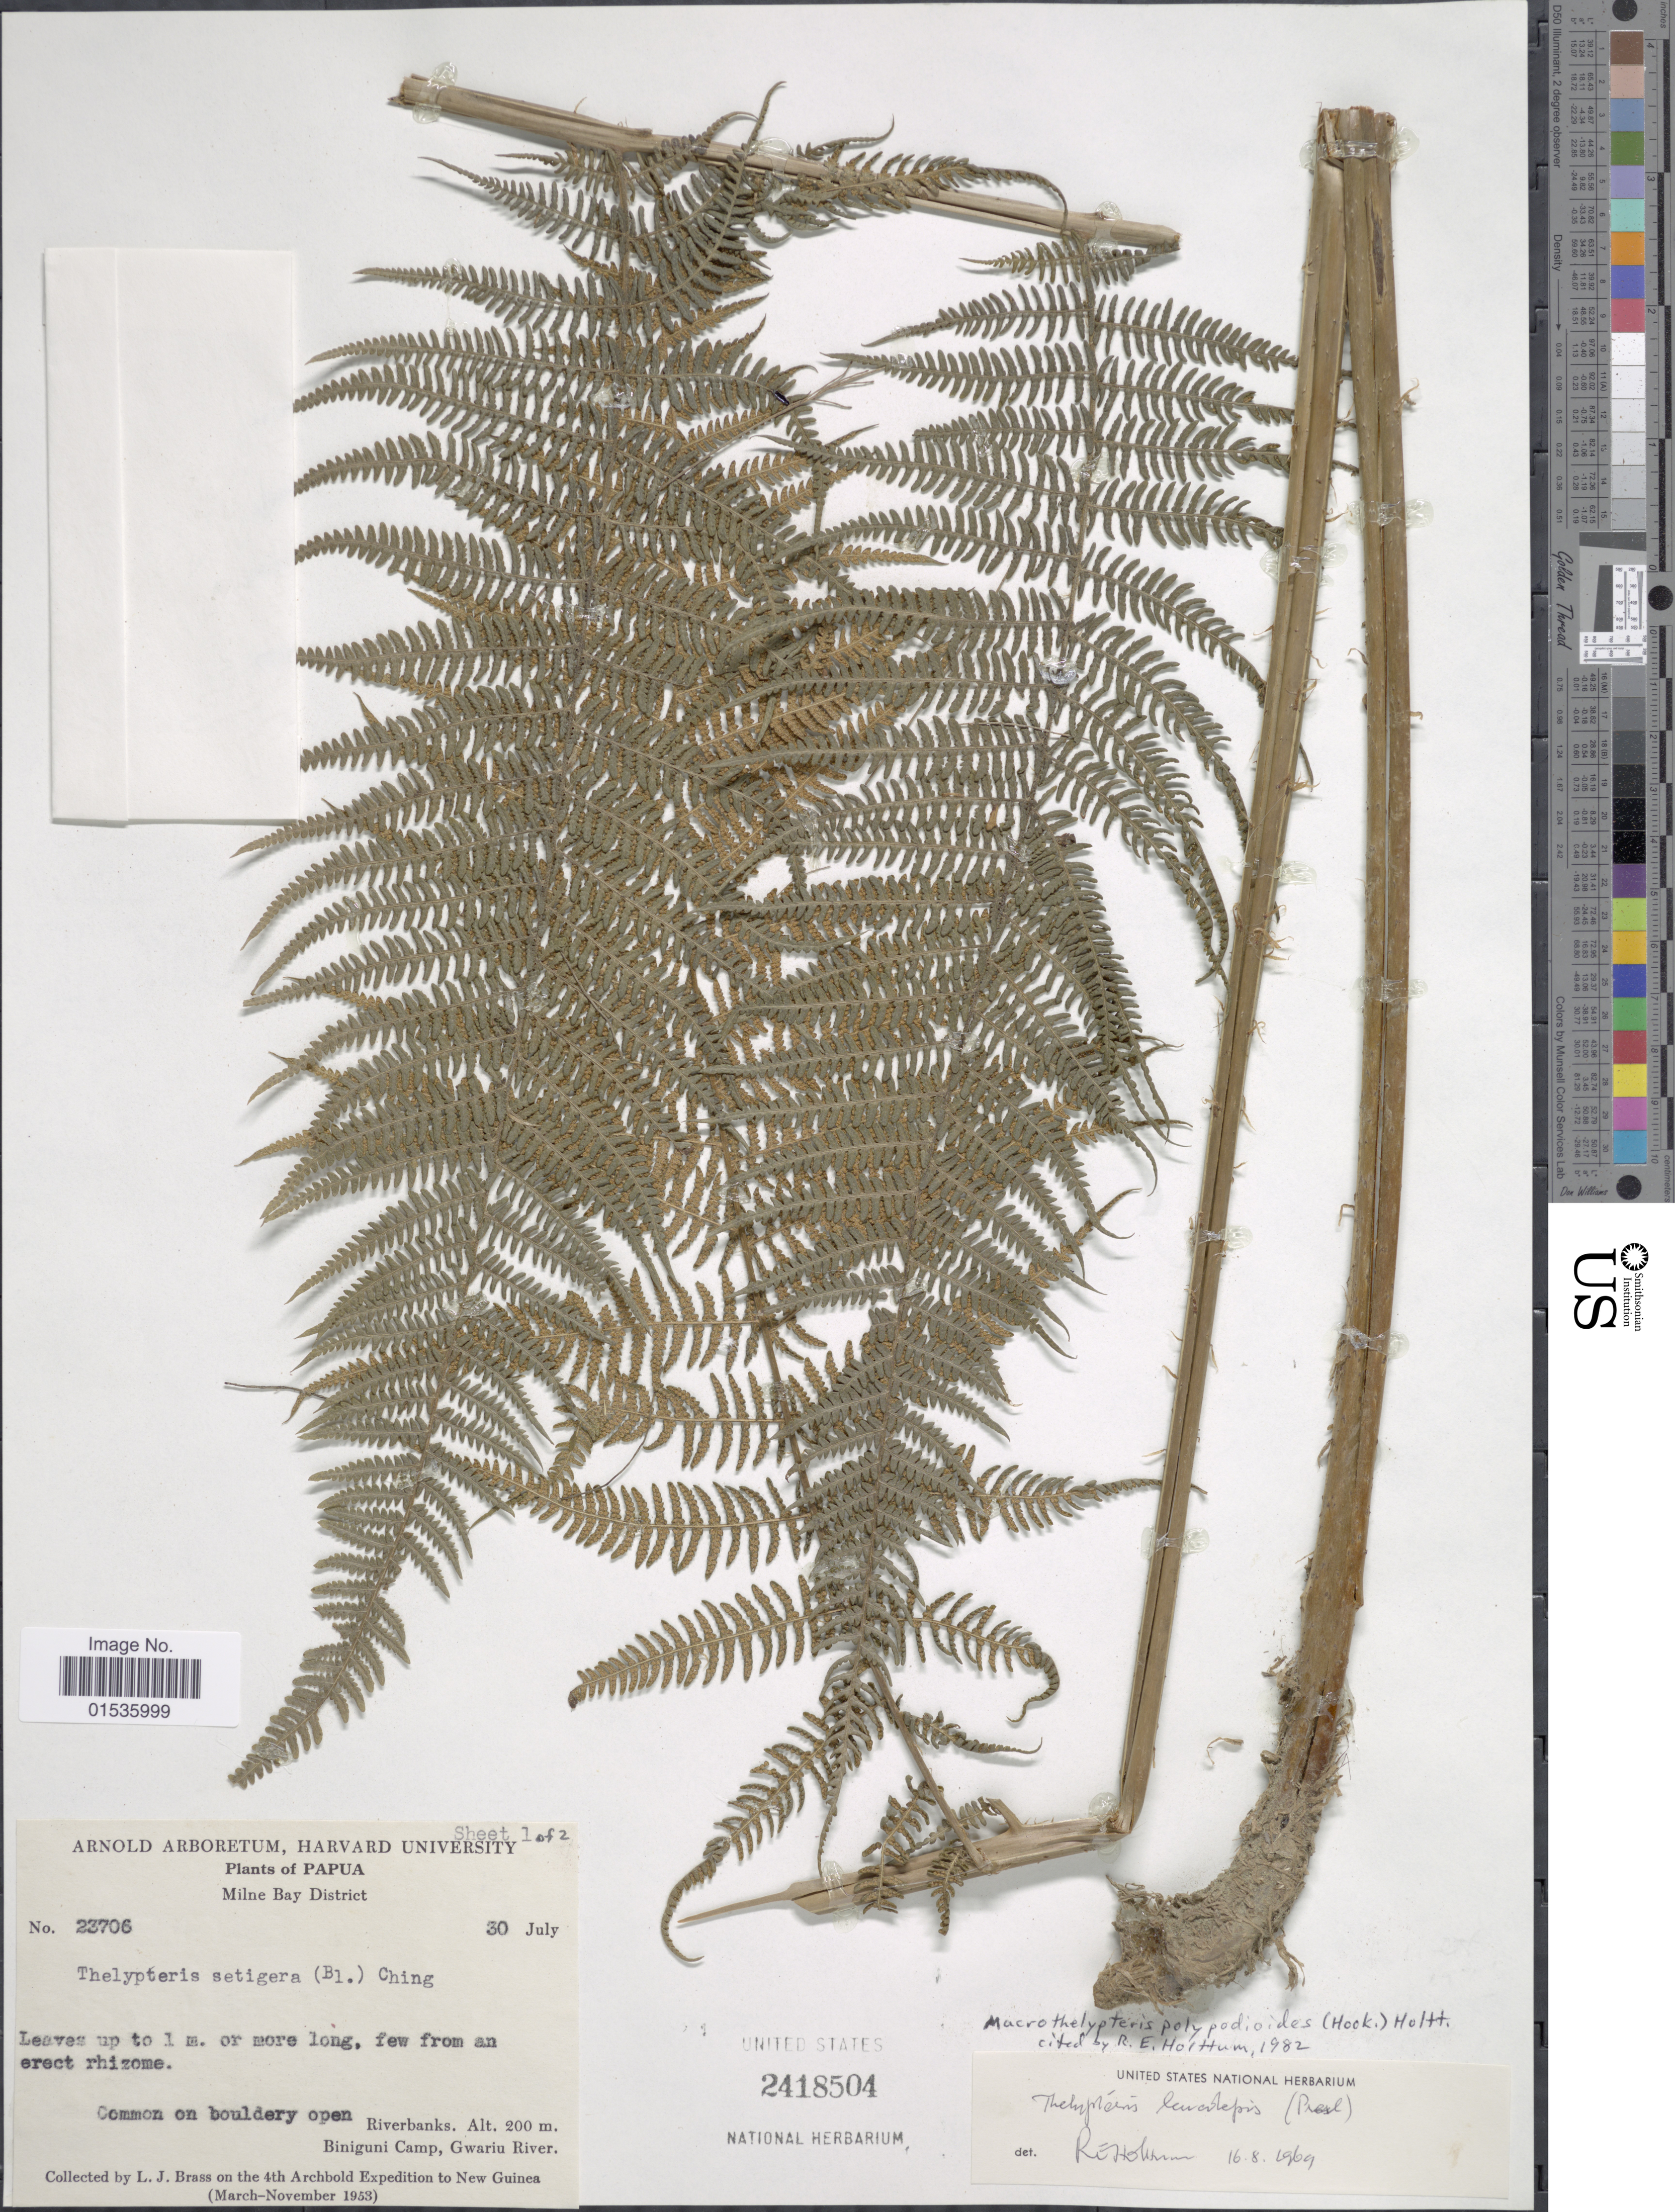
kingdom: Plantae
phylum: Tracheophyta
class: Polypodiopsida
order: Polypodiales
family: Thelypteridaceae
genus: Macrothelypteris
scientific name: Macrothelypteris polypodioides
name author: (Hook.) Holttum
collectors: L. J. Brass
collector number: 23706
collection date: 1953-07-30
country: Papua New Guinea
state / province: Milne Bay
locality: Papua, Milne Bay District, Riverbanks, Biniguni Camp, Gwariu River.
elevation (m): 200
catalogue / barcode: US 2418504